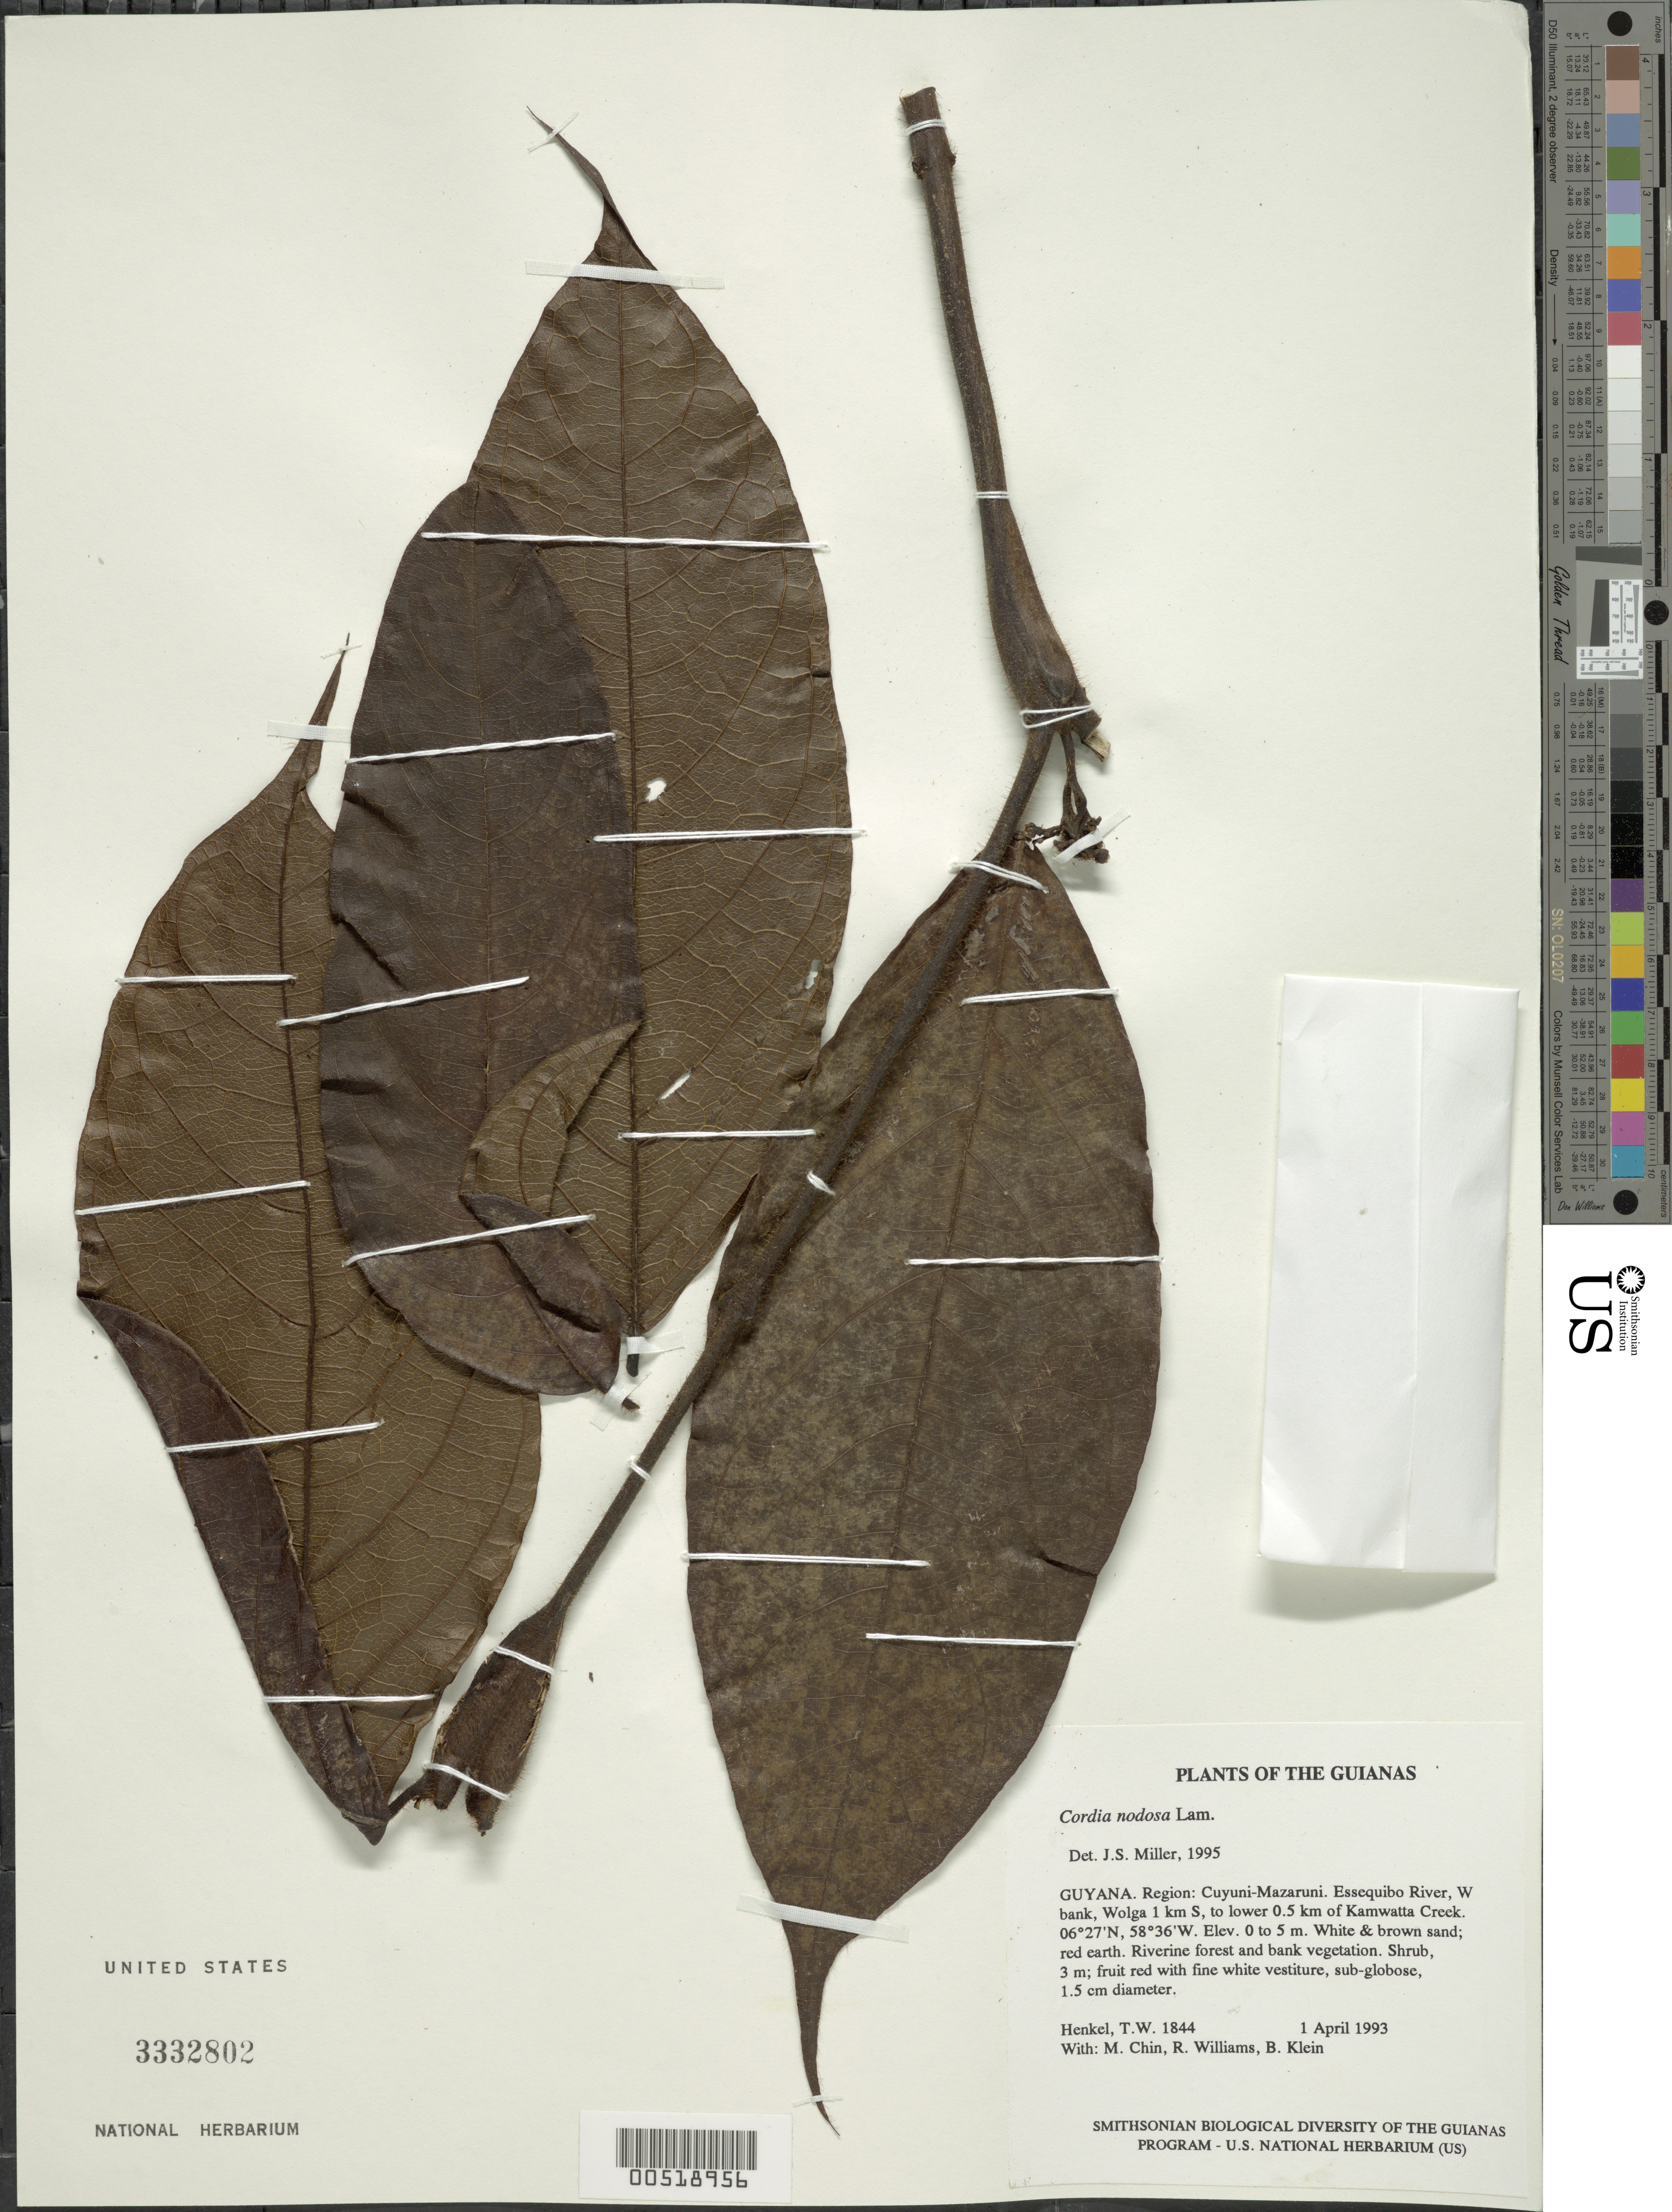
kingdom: Plantae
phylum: Tracheophyta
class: Magnoliopsida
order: Boraginales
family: Cordiaceae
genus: Cordia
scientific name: Cordia nodosa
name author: Lam.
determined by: Miller, James S., (MO), Missouri Botanical Garden (UNITED STATES)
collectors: T. Henkel, M. Chin, R. Williams & B. Klein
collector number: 1844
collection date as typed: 1 April 1993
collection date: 1993-04-01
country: Guyana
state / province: Cuyuni-Mazaruni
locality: Essequibo River, W bank, Wolga 1 km S, to lower 0.5 km of Kamwatta Creek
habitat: White & brown sand; red earth. Riverine forest and bank vegetation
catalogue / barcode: US 3332802